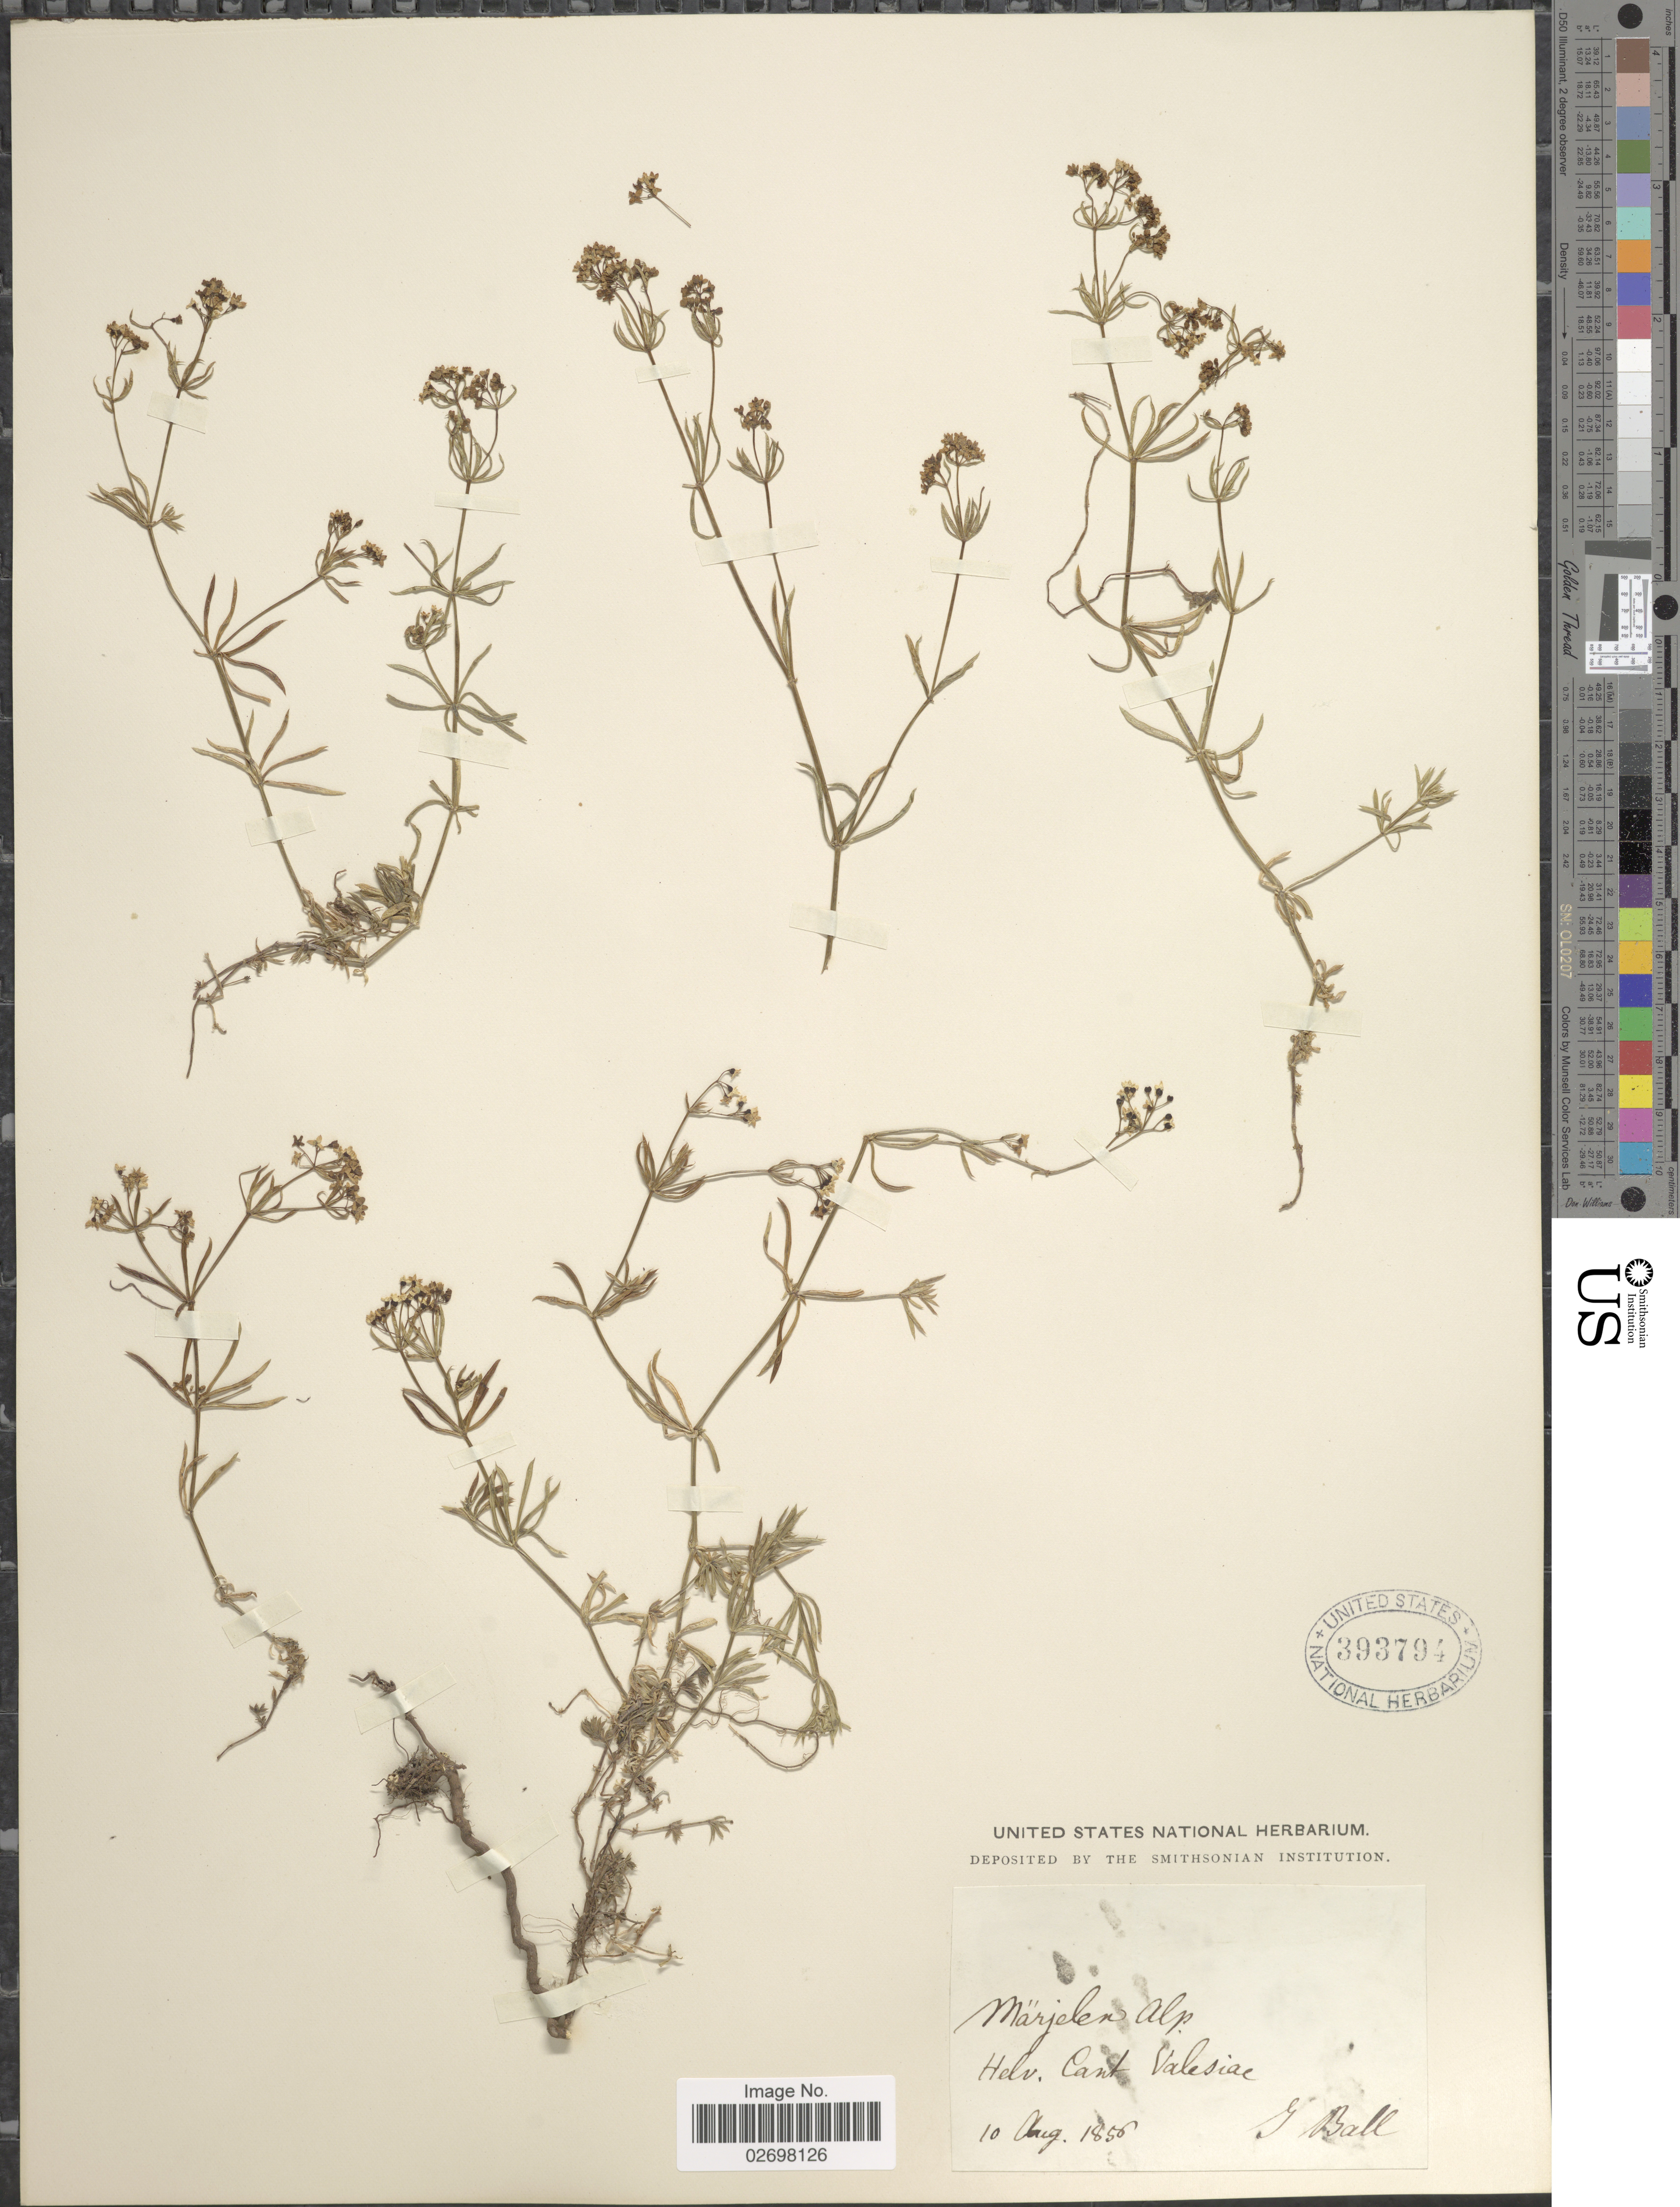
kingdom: Plantae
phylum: Tracheophyta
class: Magnoliopsida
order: Gentianales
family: Rubiaceae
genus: Galium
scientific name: Galium sp.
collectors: J. Ball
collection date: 1856-08-10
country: Switzerland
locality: Helv. Cant. Valesiae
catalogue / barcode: US 393794